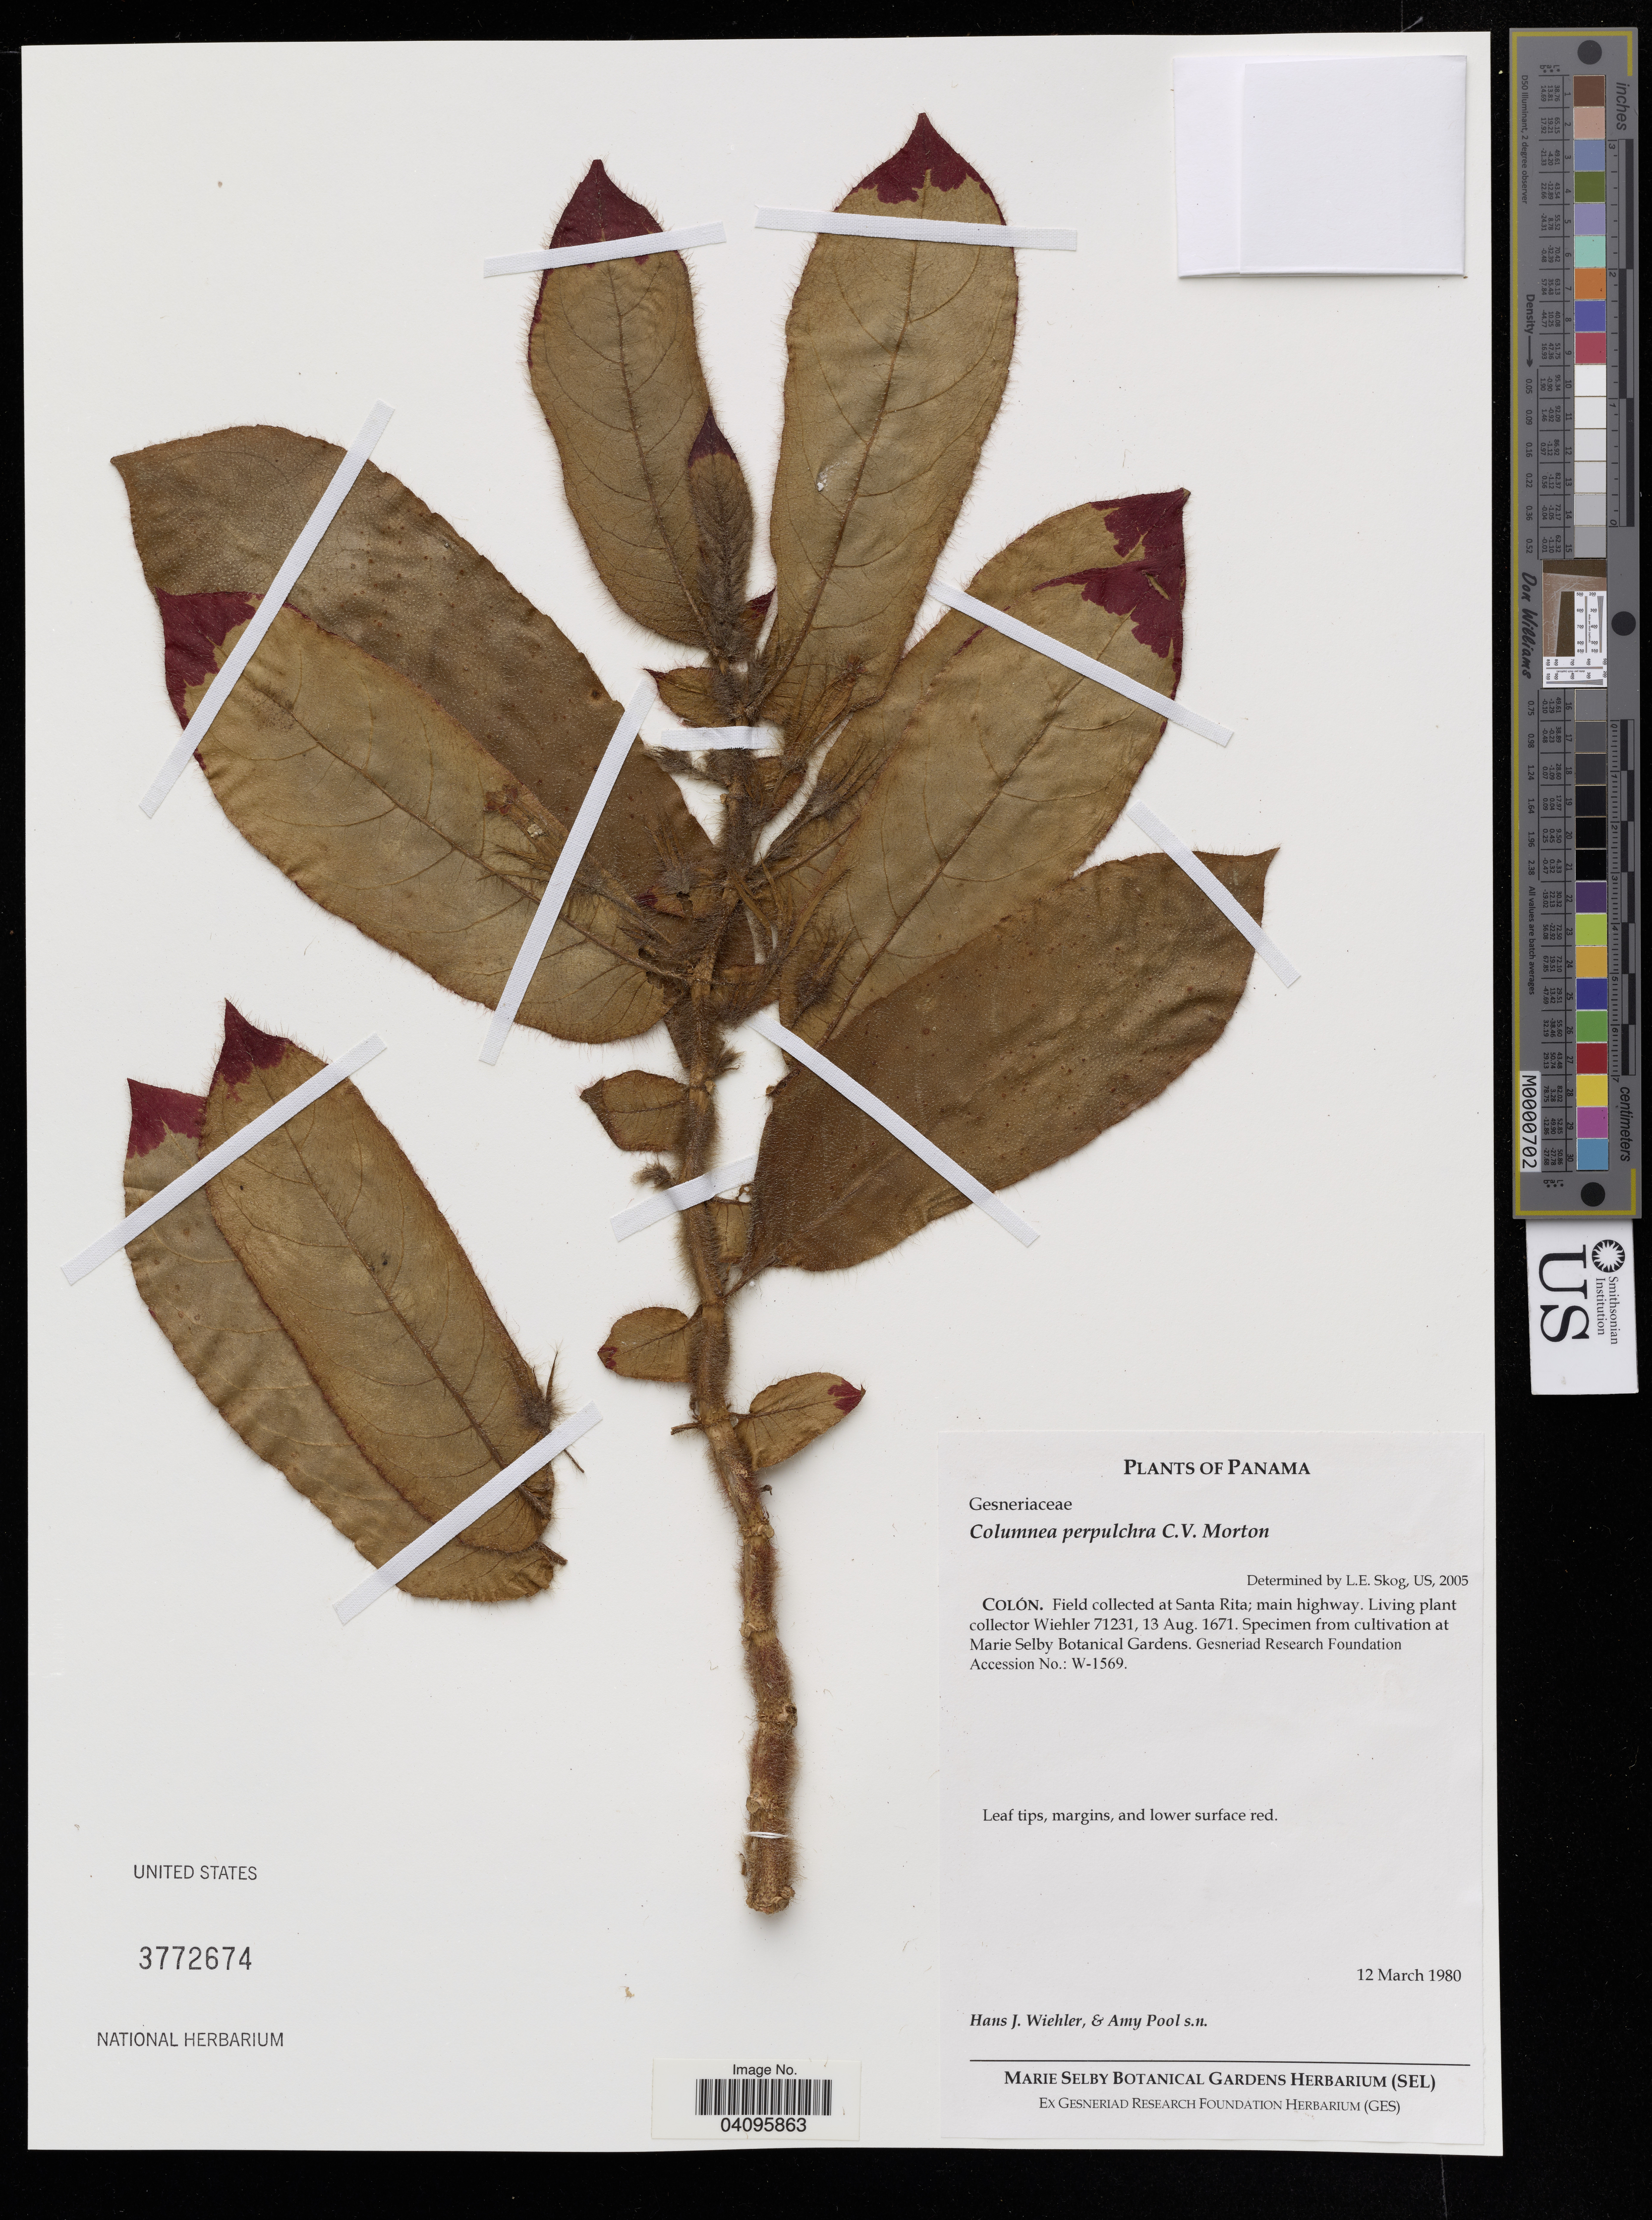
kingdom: Plantae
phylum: Tracheophyta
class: Magnoliopsida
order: Lamiales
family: Gesneriaceae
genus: Columnea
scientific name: Columnea perpulchra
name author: C.V. Morton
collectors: Wiehler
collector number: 71231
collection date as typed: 13 Aug. 1671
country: Panama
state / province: Colón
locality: Santa Rita; main highway.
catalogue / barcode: US 3772674